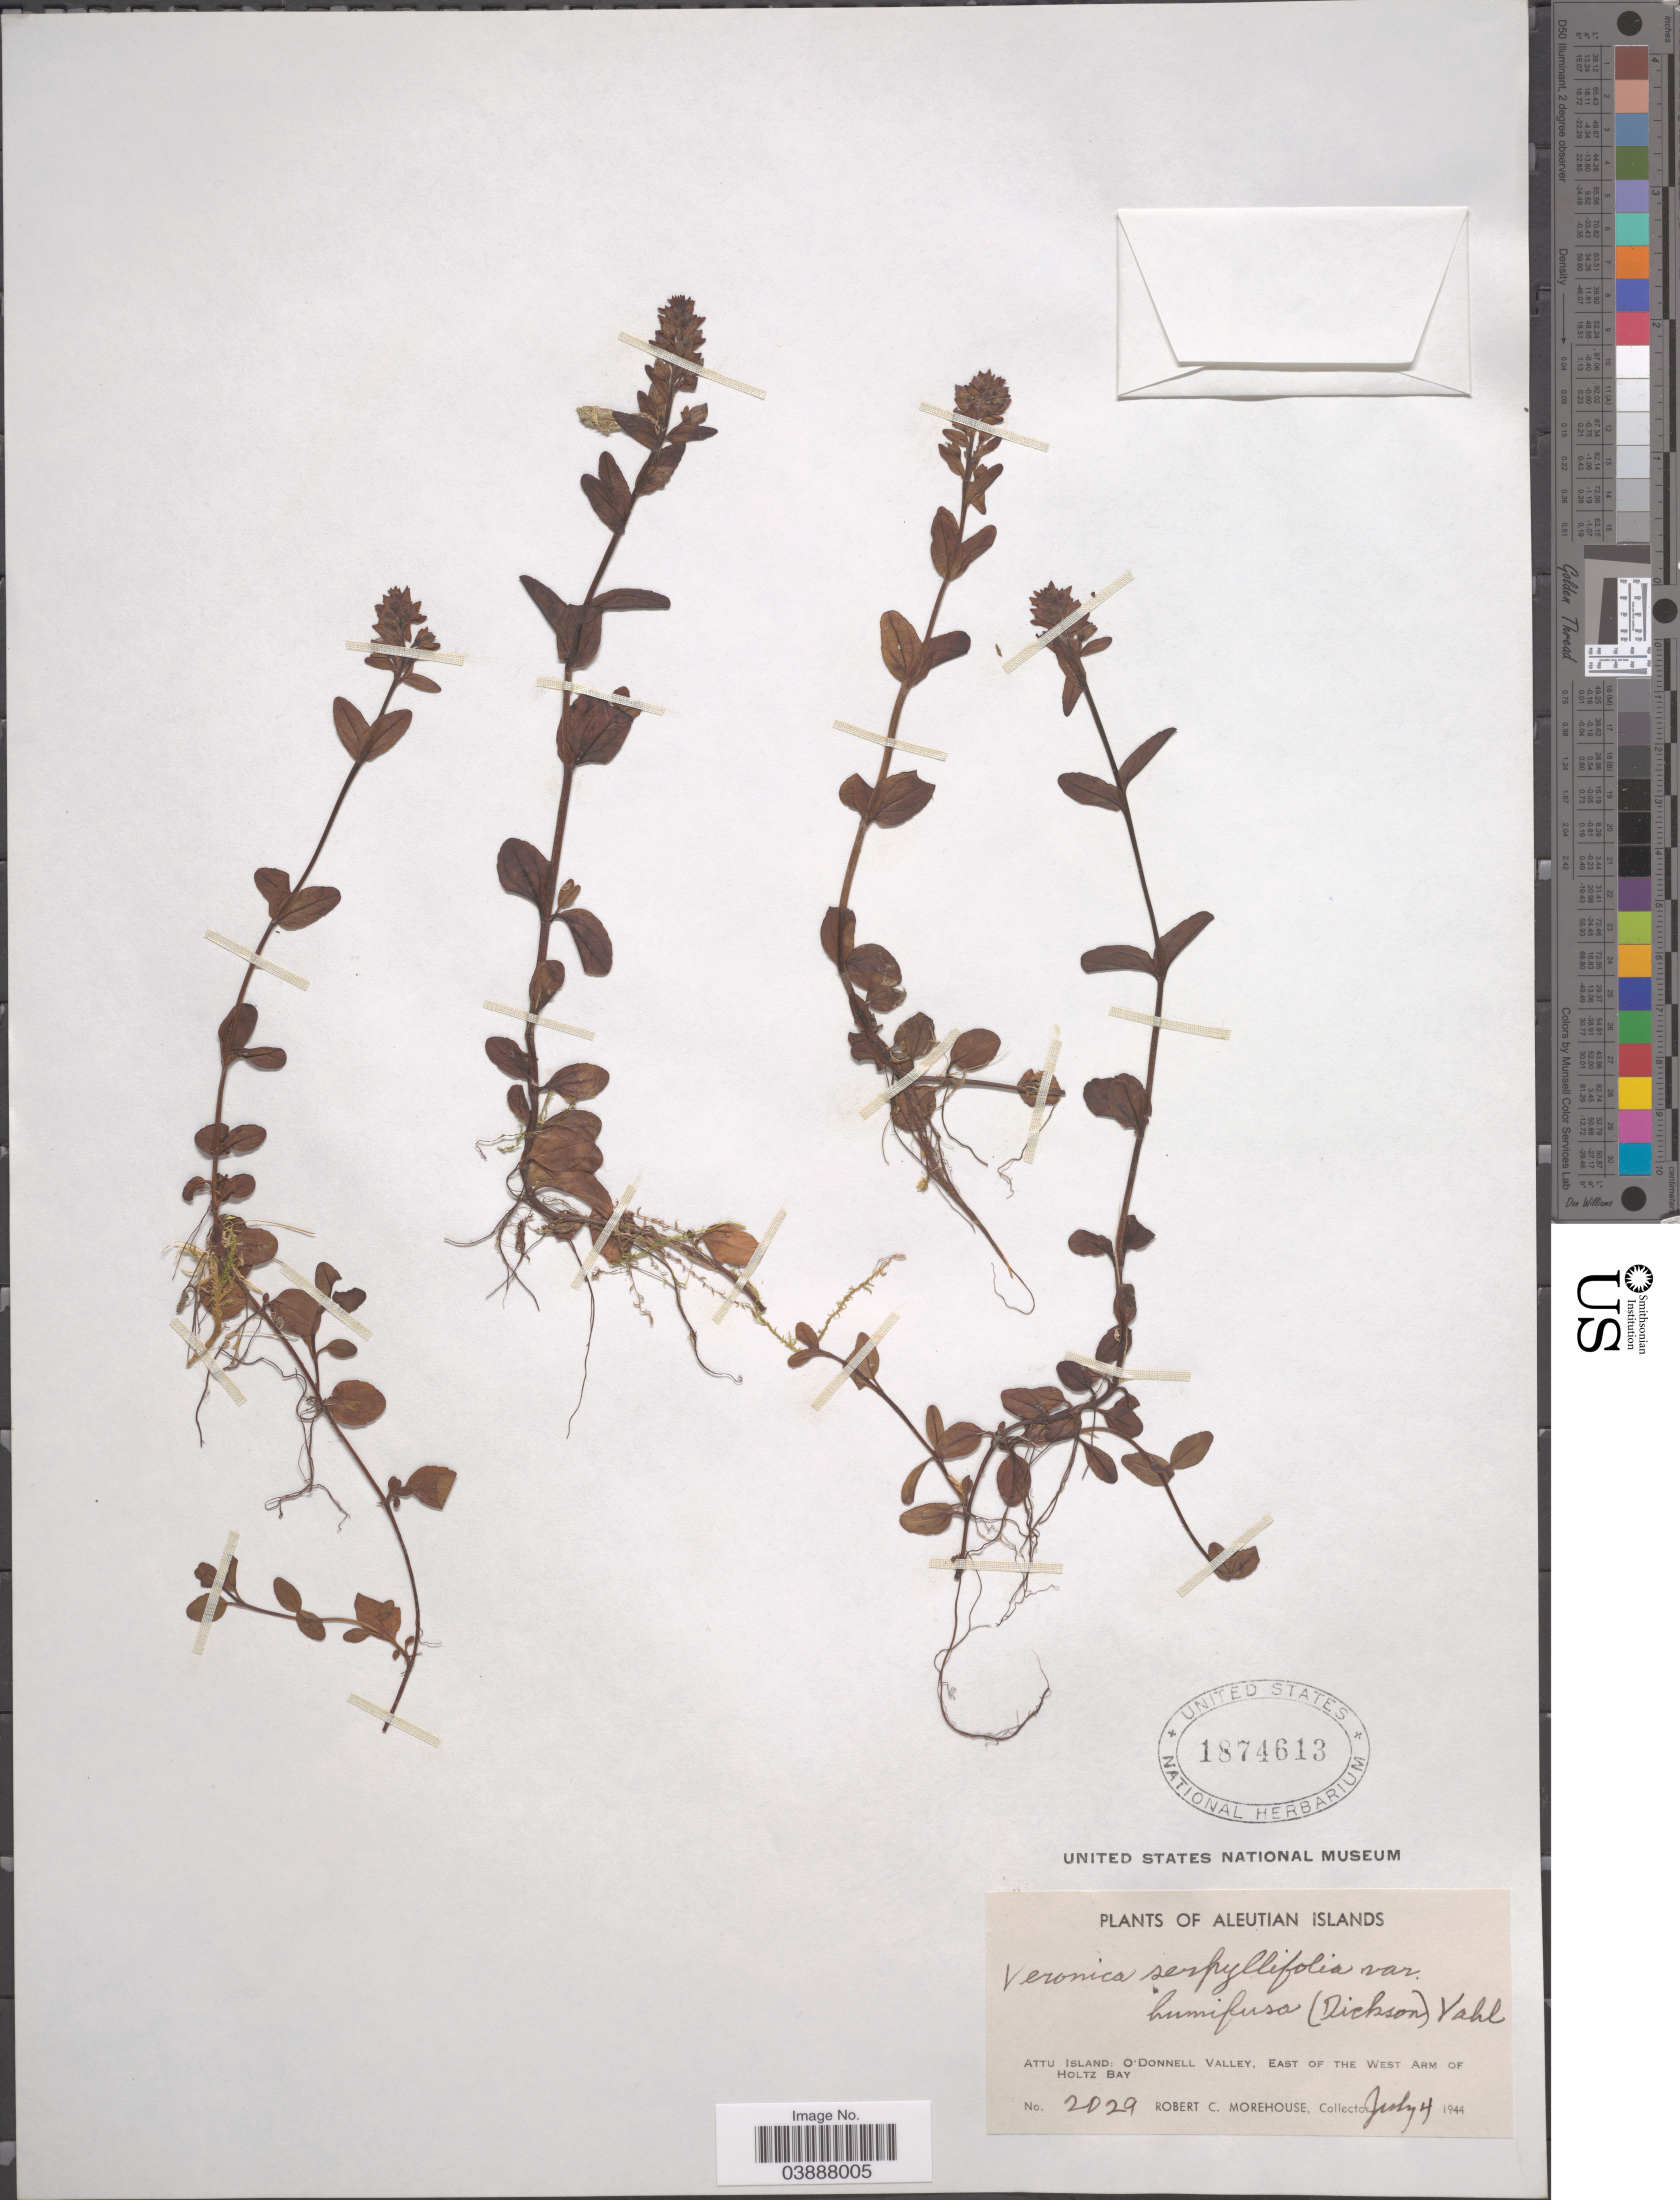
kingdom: Plantae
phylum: Tracheophyta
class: Magnoliopsida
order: Lamiales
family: Plantaginaceae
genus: Veronica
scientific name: Veronica serpyllifolia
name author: L.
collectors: R. Morehouse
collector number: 2029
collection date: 1944-07-04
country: United States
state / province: Alaska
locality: Aleutian Islands. Attu Island: O' Donnell Valley, East of the West Arm of Holtz Bay.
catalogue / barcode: US 1874613